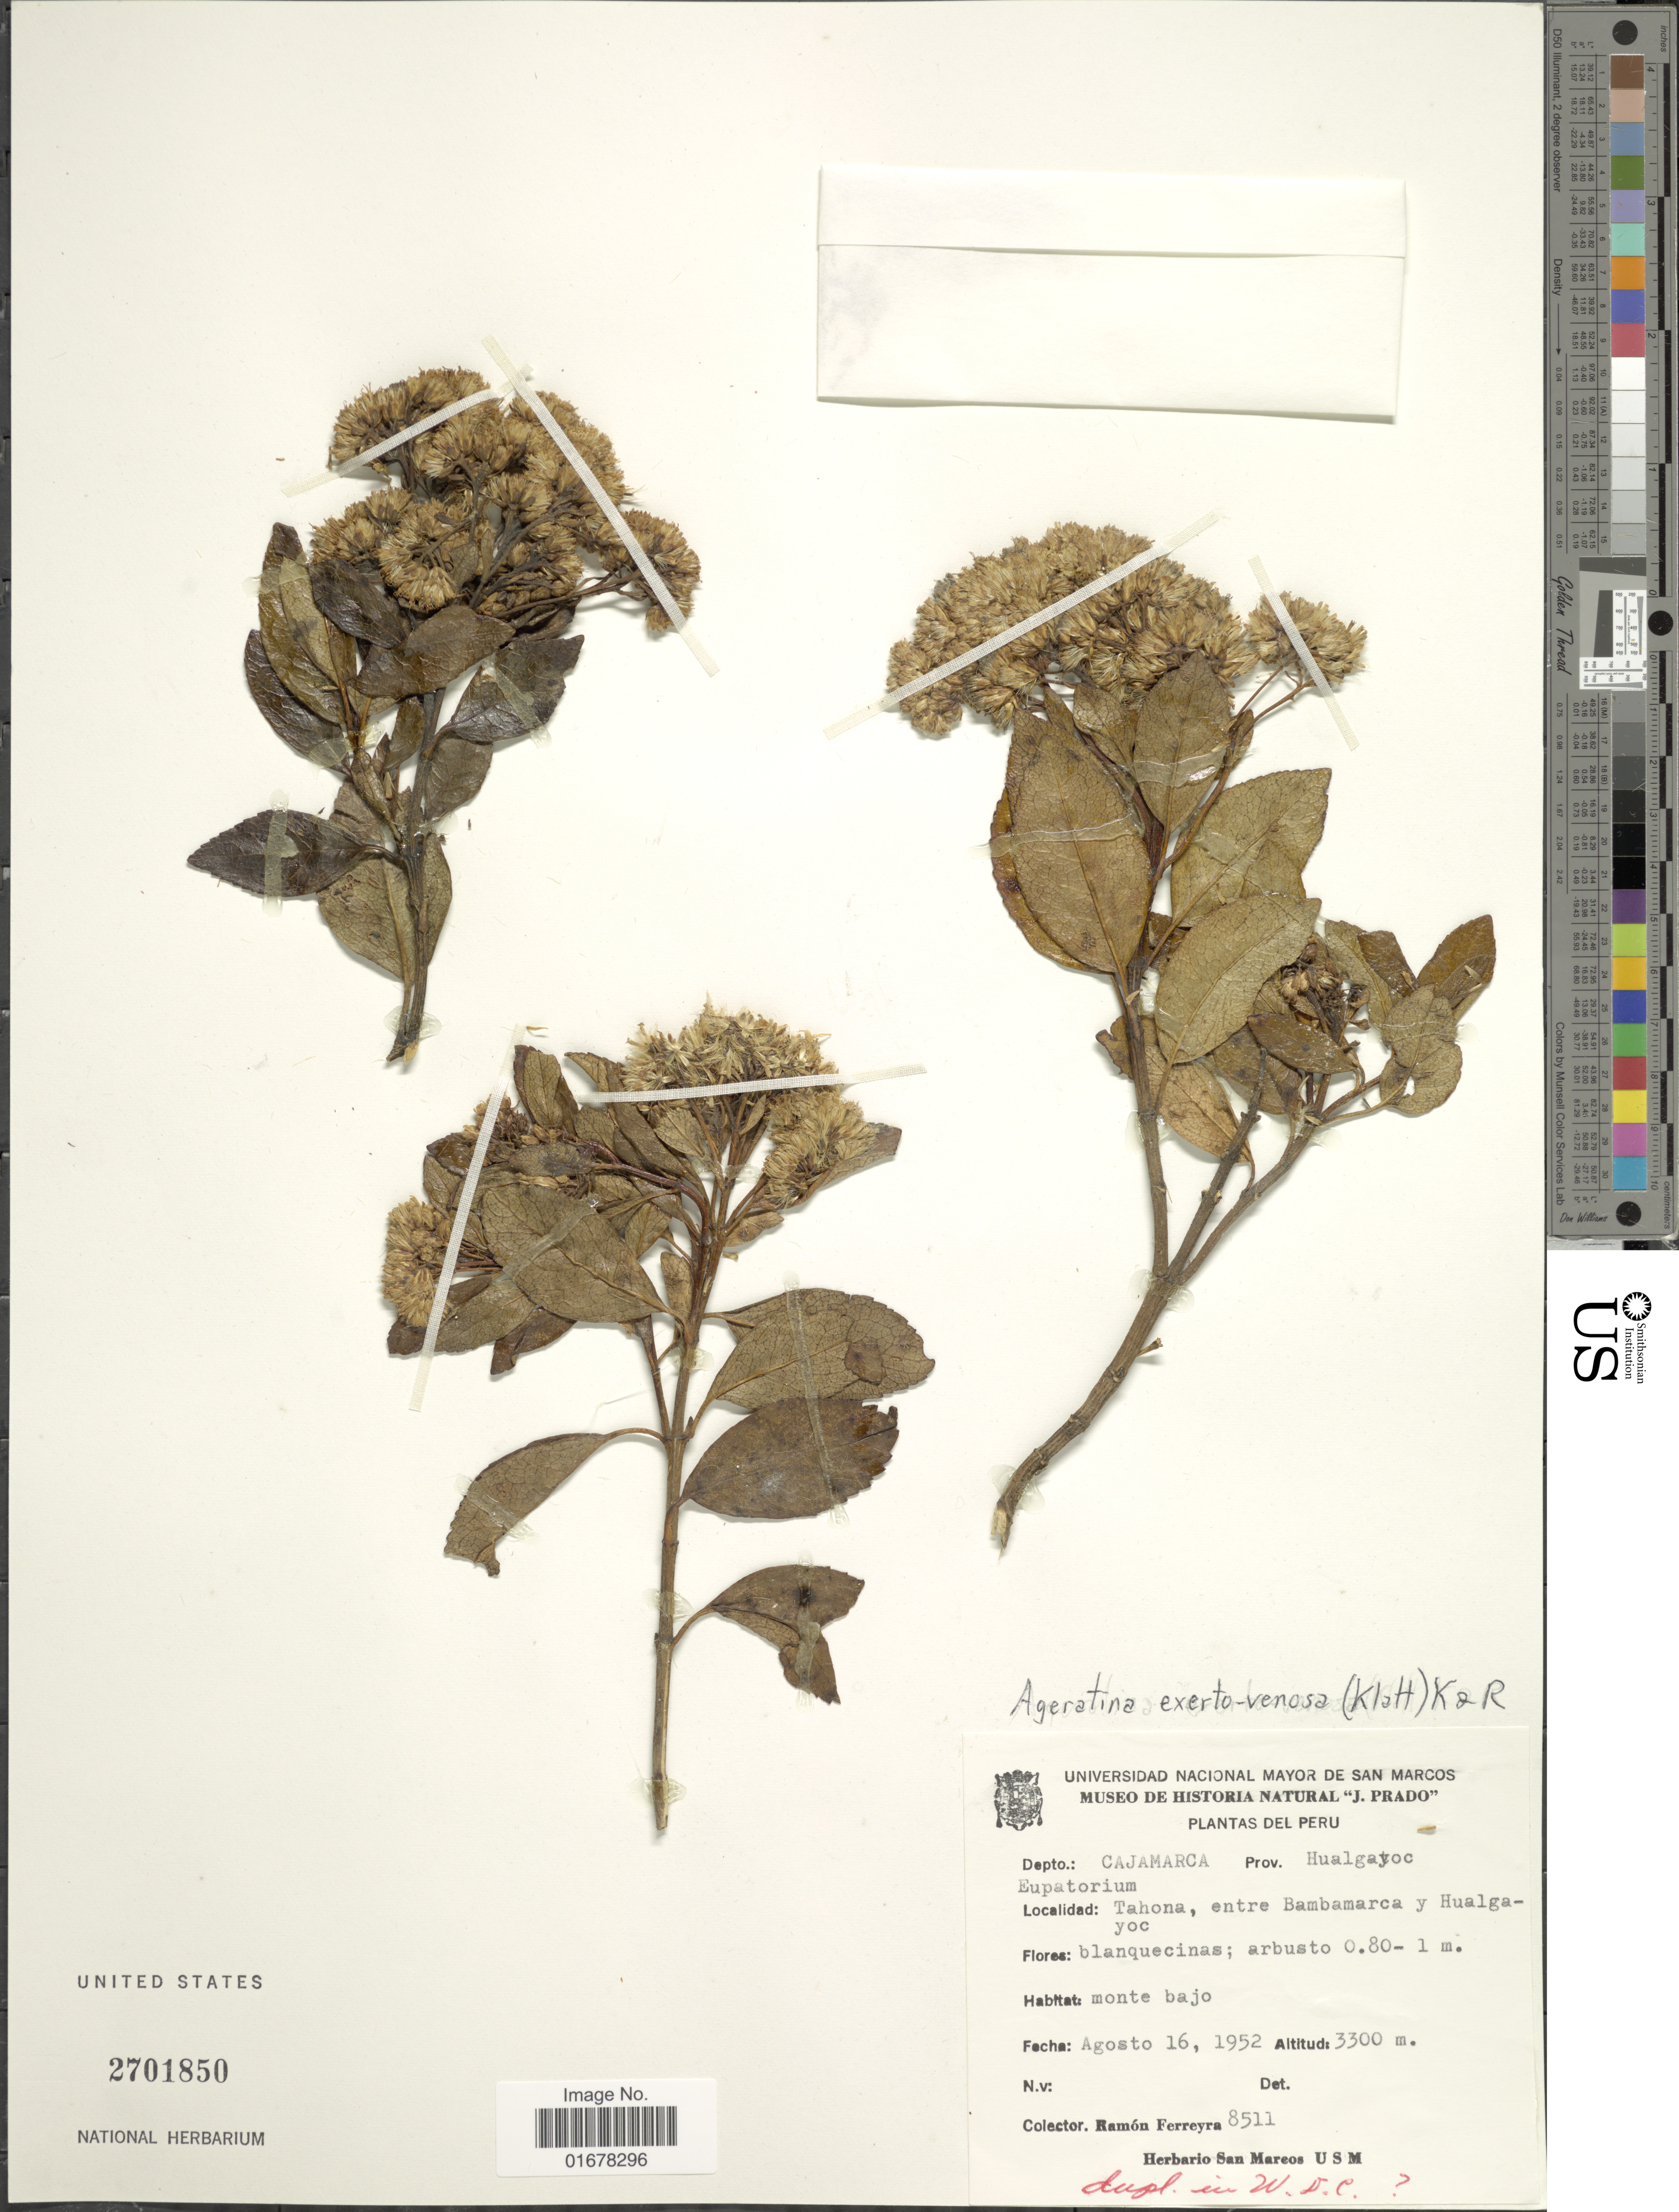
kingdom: Plantae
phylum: Tracheophyta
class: Magnoliopsida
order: Asterales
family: Asteraceae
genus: Ageratina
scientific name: Ageratina exserto-venosa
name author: (Klatt) R.M. King & H. Rob.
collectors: R. A. Ferreyra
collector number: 8511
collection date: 1952-08-16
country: Peru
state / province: Cajamarca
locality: Depto.: Cajamarca, prov.: Hualgayoc, Tahona, entre Bambamarca y Hualgayoc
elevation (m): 3300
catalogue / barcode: US 2701850